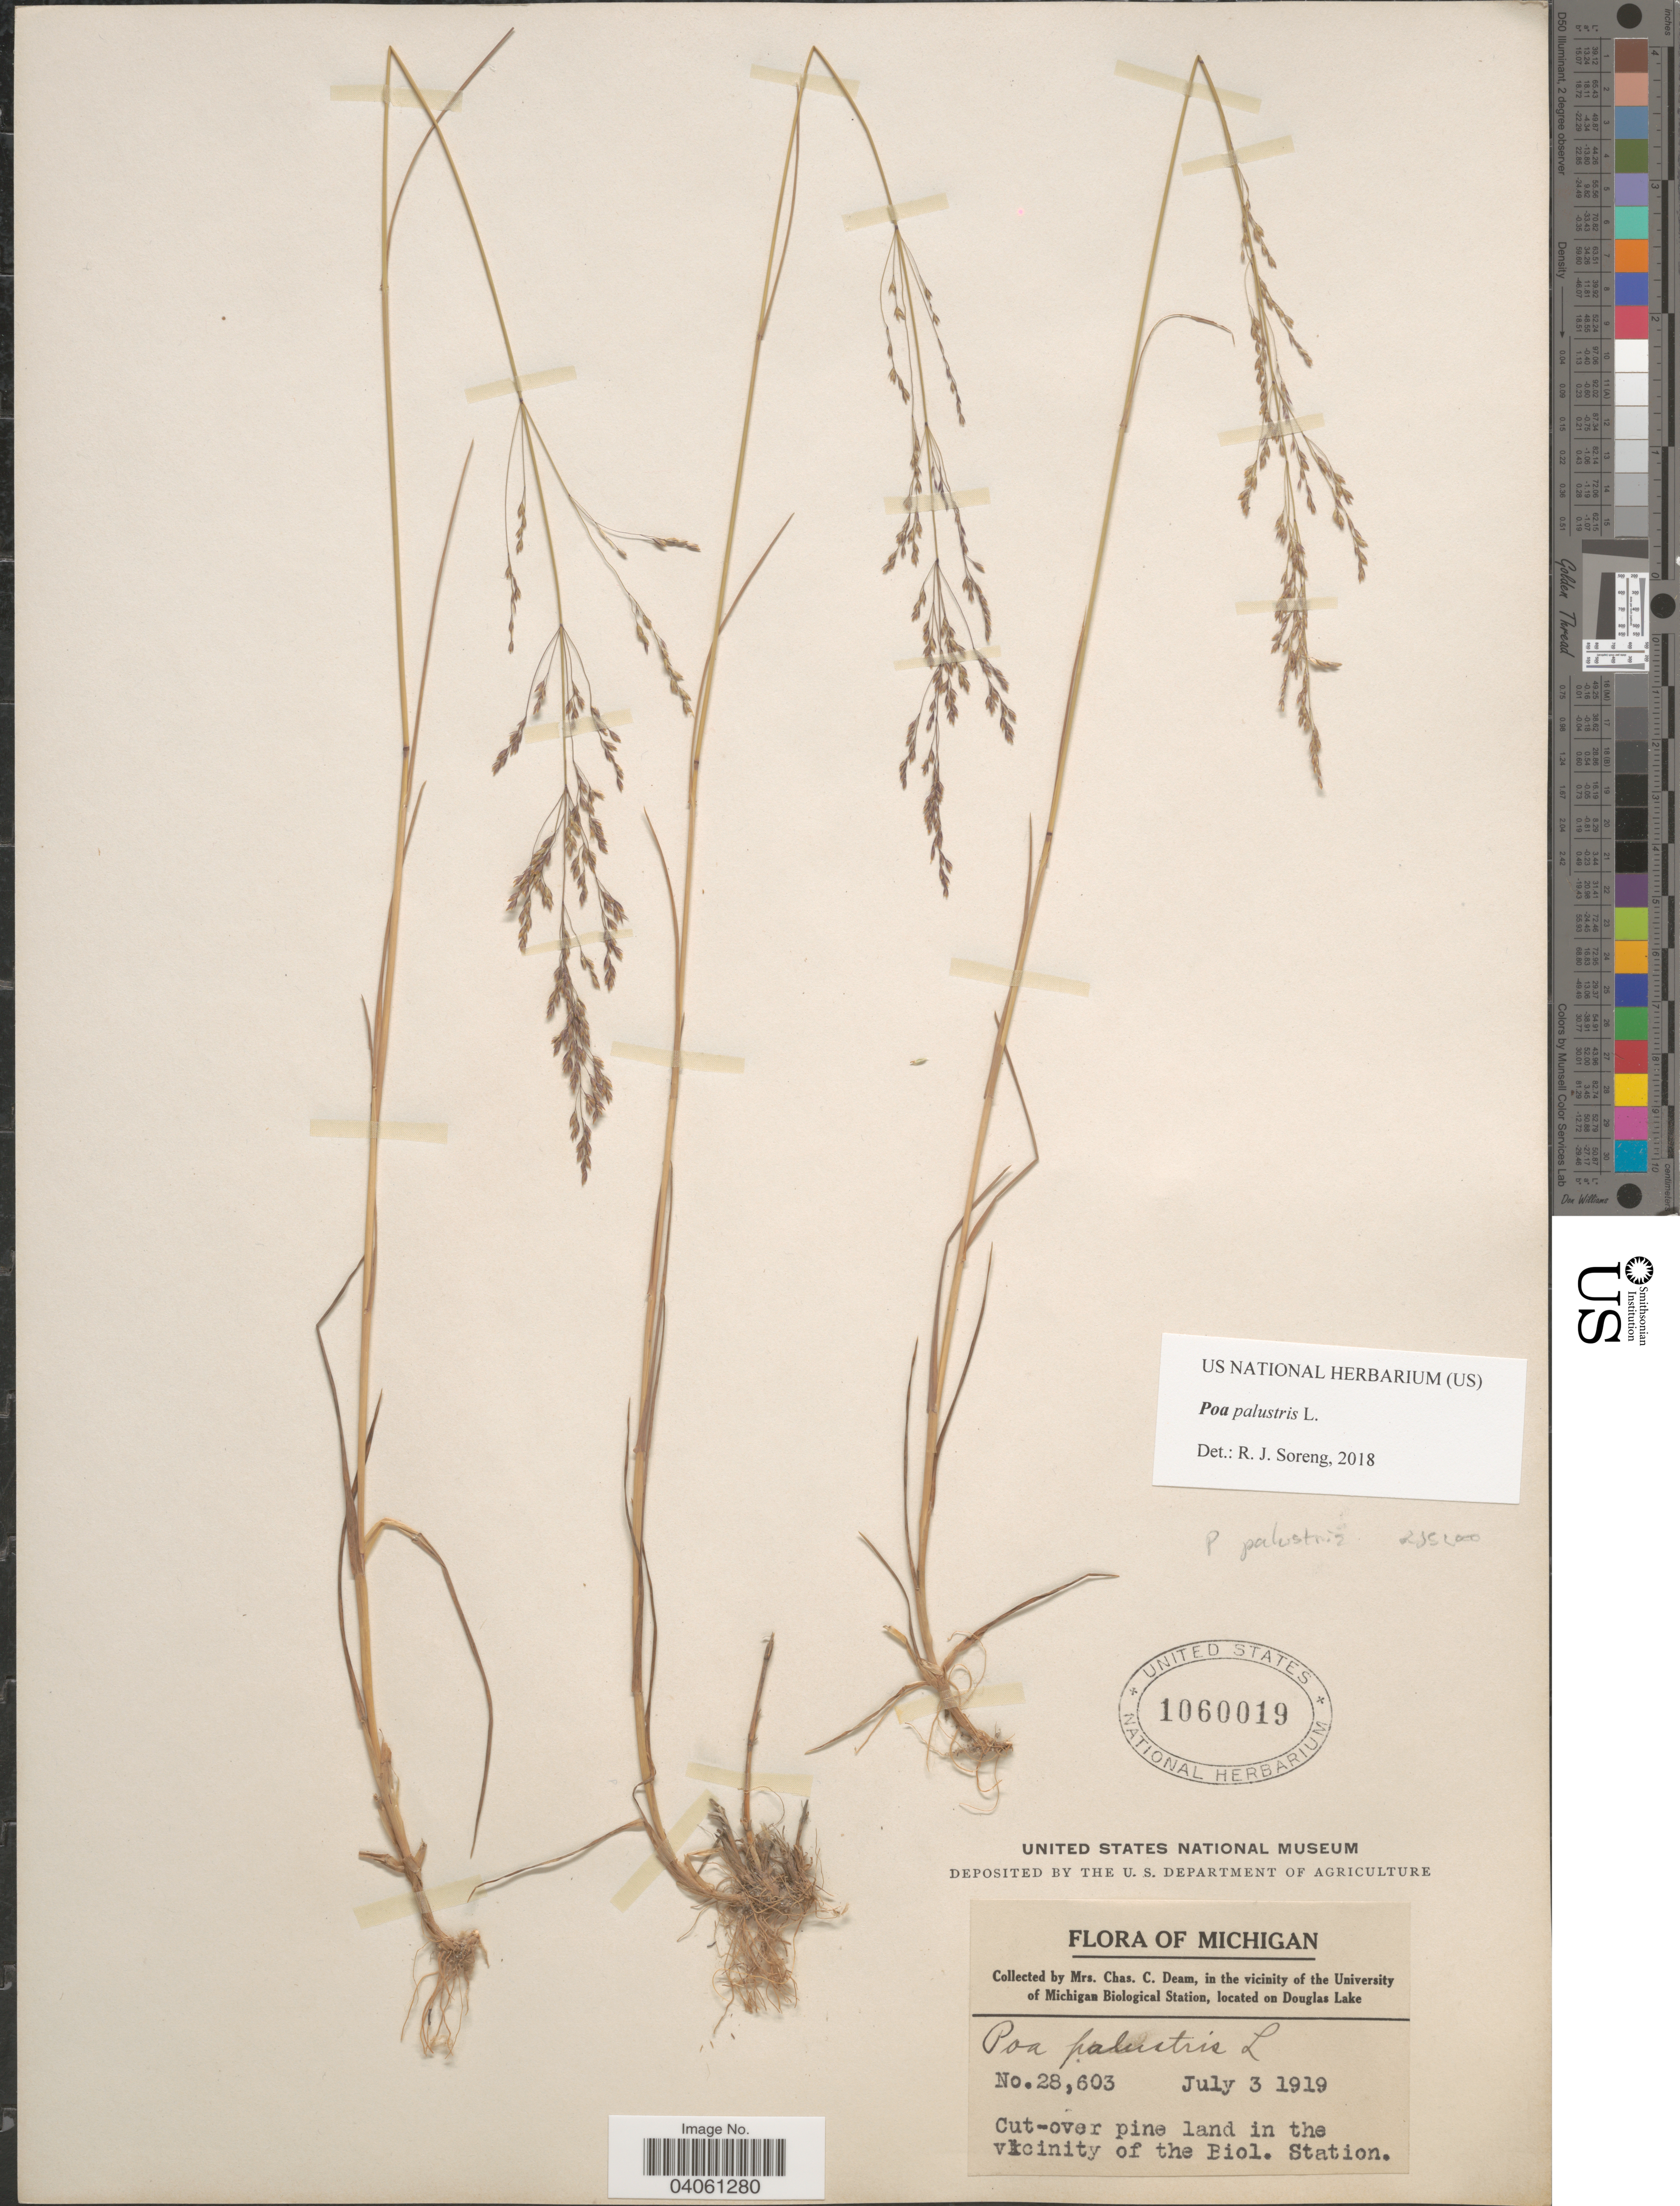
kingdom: Plantae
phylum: Tracheophyta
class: Liliopsida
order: Poales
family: Poaceae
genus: Poa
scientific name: Poa palustris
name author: L.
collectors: C. Deam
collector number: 28603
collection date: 1919-07-03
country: United States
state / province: Michigan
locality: In the vicinity of the University of Michigan Biological Station, Located on Douglas Lake. Cut-over pine land in the vicinity of the Biol. Station.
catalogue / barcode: US 1060019